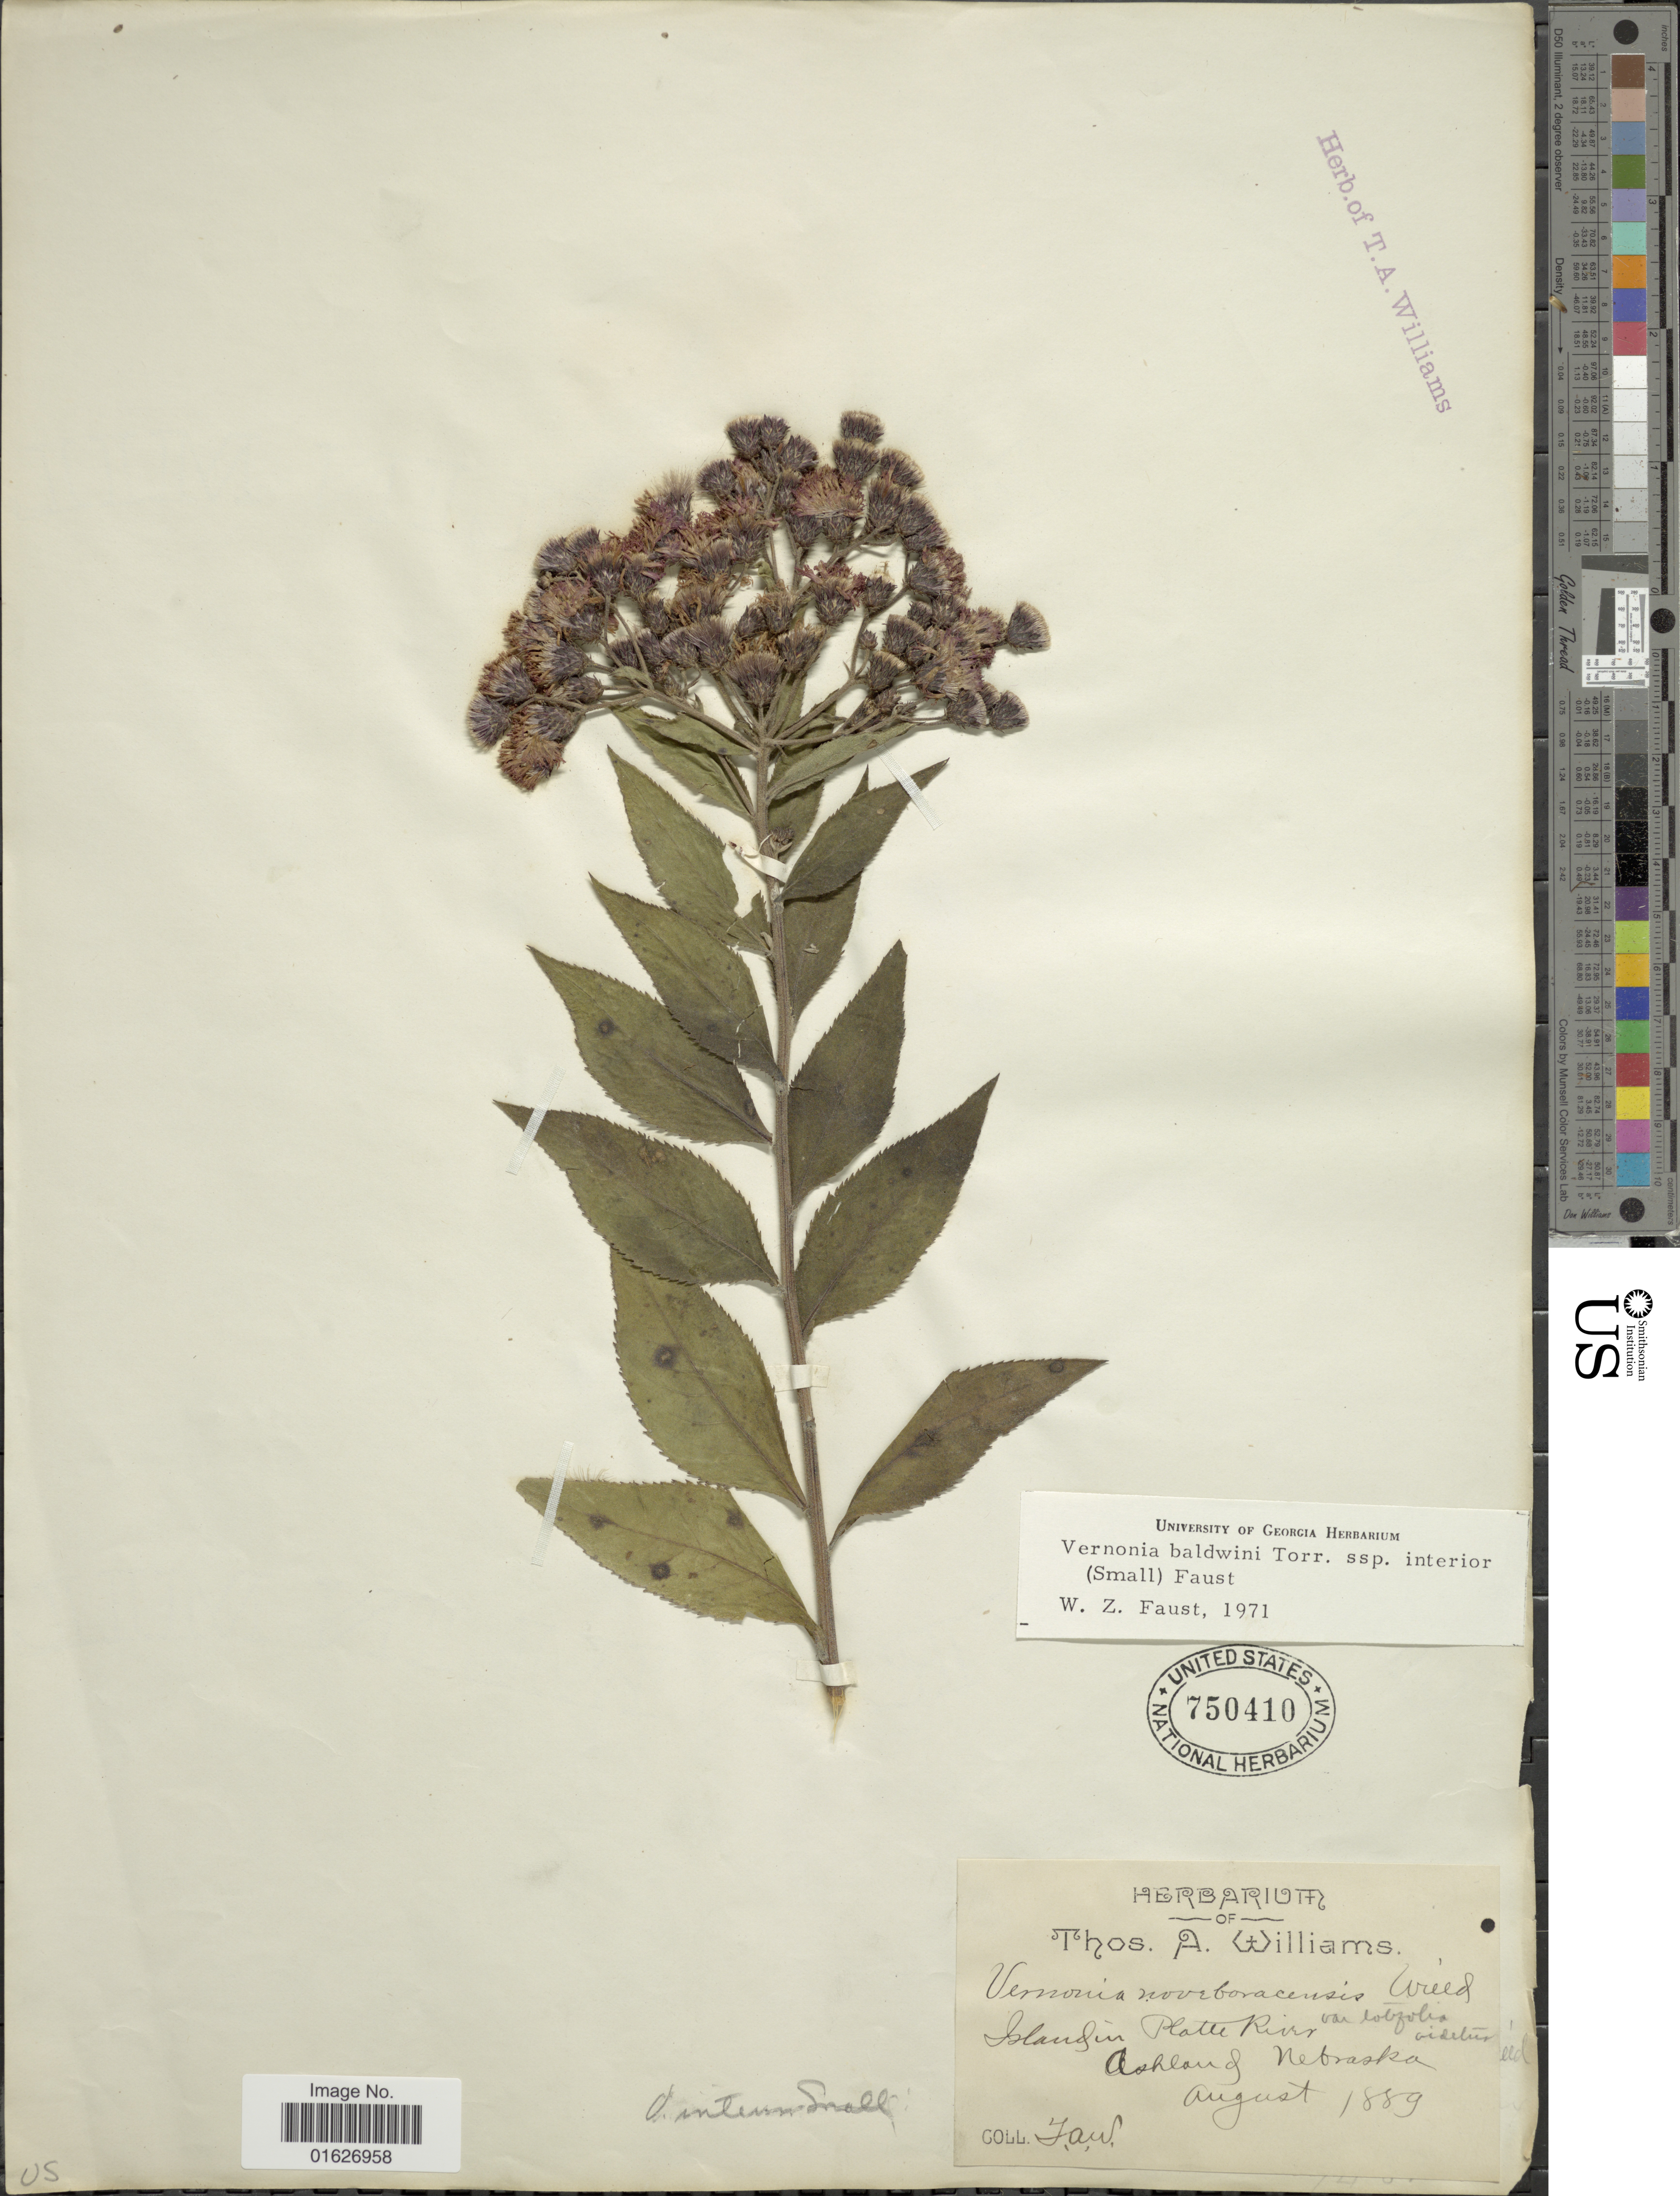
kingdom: Plantae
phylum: Tracheophyta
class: Magnoliopsida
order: Asterales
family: Asteraceae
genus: Vernonia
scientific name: Vernonia baldwinii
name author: Torr.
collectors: T. A. Williams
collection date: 1889-08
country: United States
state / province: Nebraska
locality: Island in Platte River, Ashland of Nebraska.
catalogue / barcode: US 750410